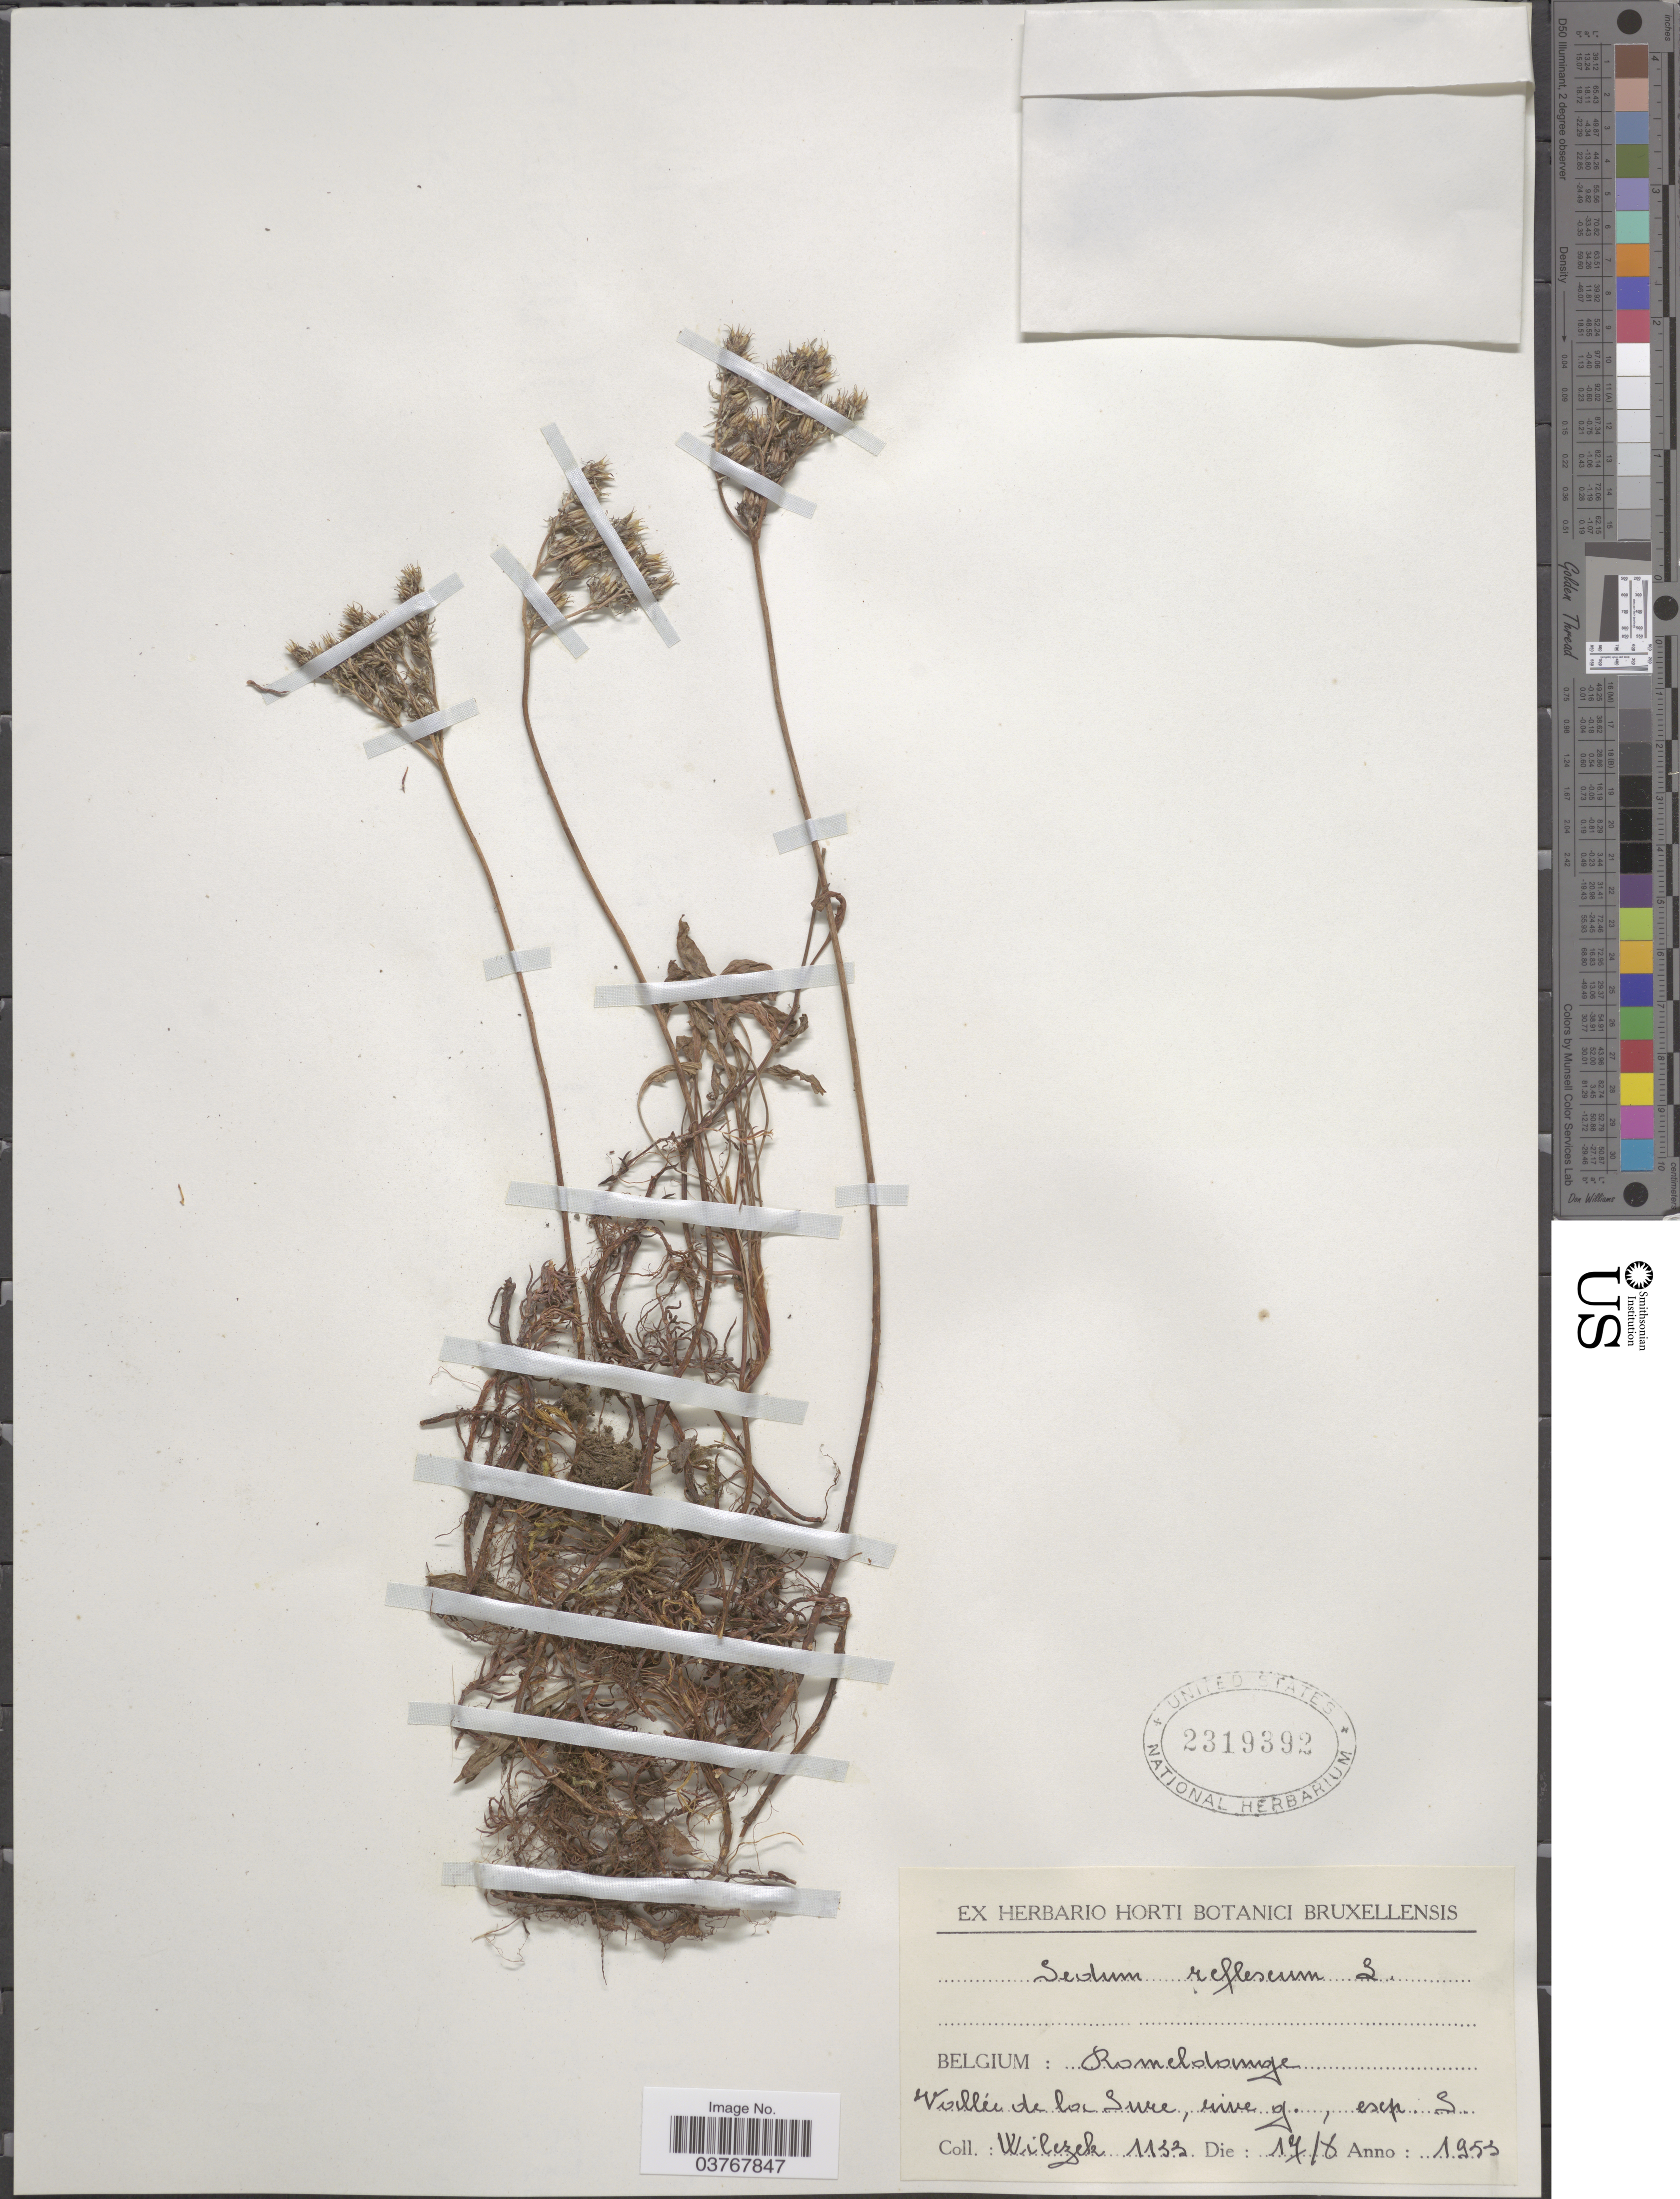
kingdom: Plantae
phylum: Tracheophyta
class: Magnoliopsida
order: Saxifragales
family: Crassulaceae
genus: Petrosedum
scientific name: Petrosedum rupestre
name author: (L.) P.V. Heath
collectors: Wilczek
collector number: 1133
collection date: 1953-08-17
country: Belgium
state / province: Brussels, Capital District of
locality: Romeldange. Vallée de loc Sure, rive g. escp. S.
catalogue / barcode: US 2319392